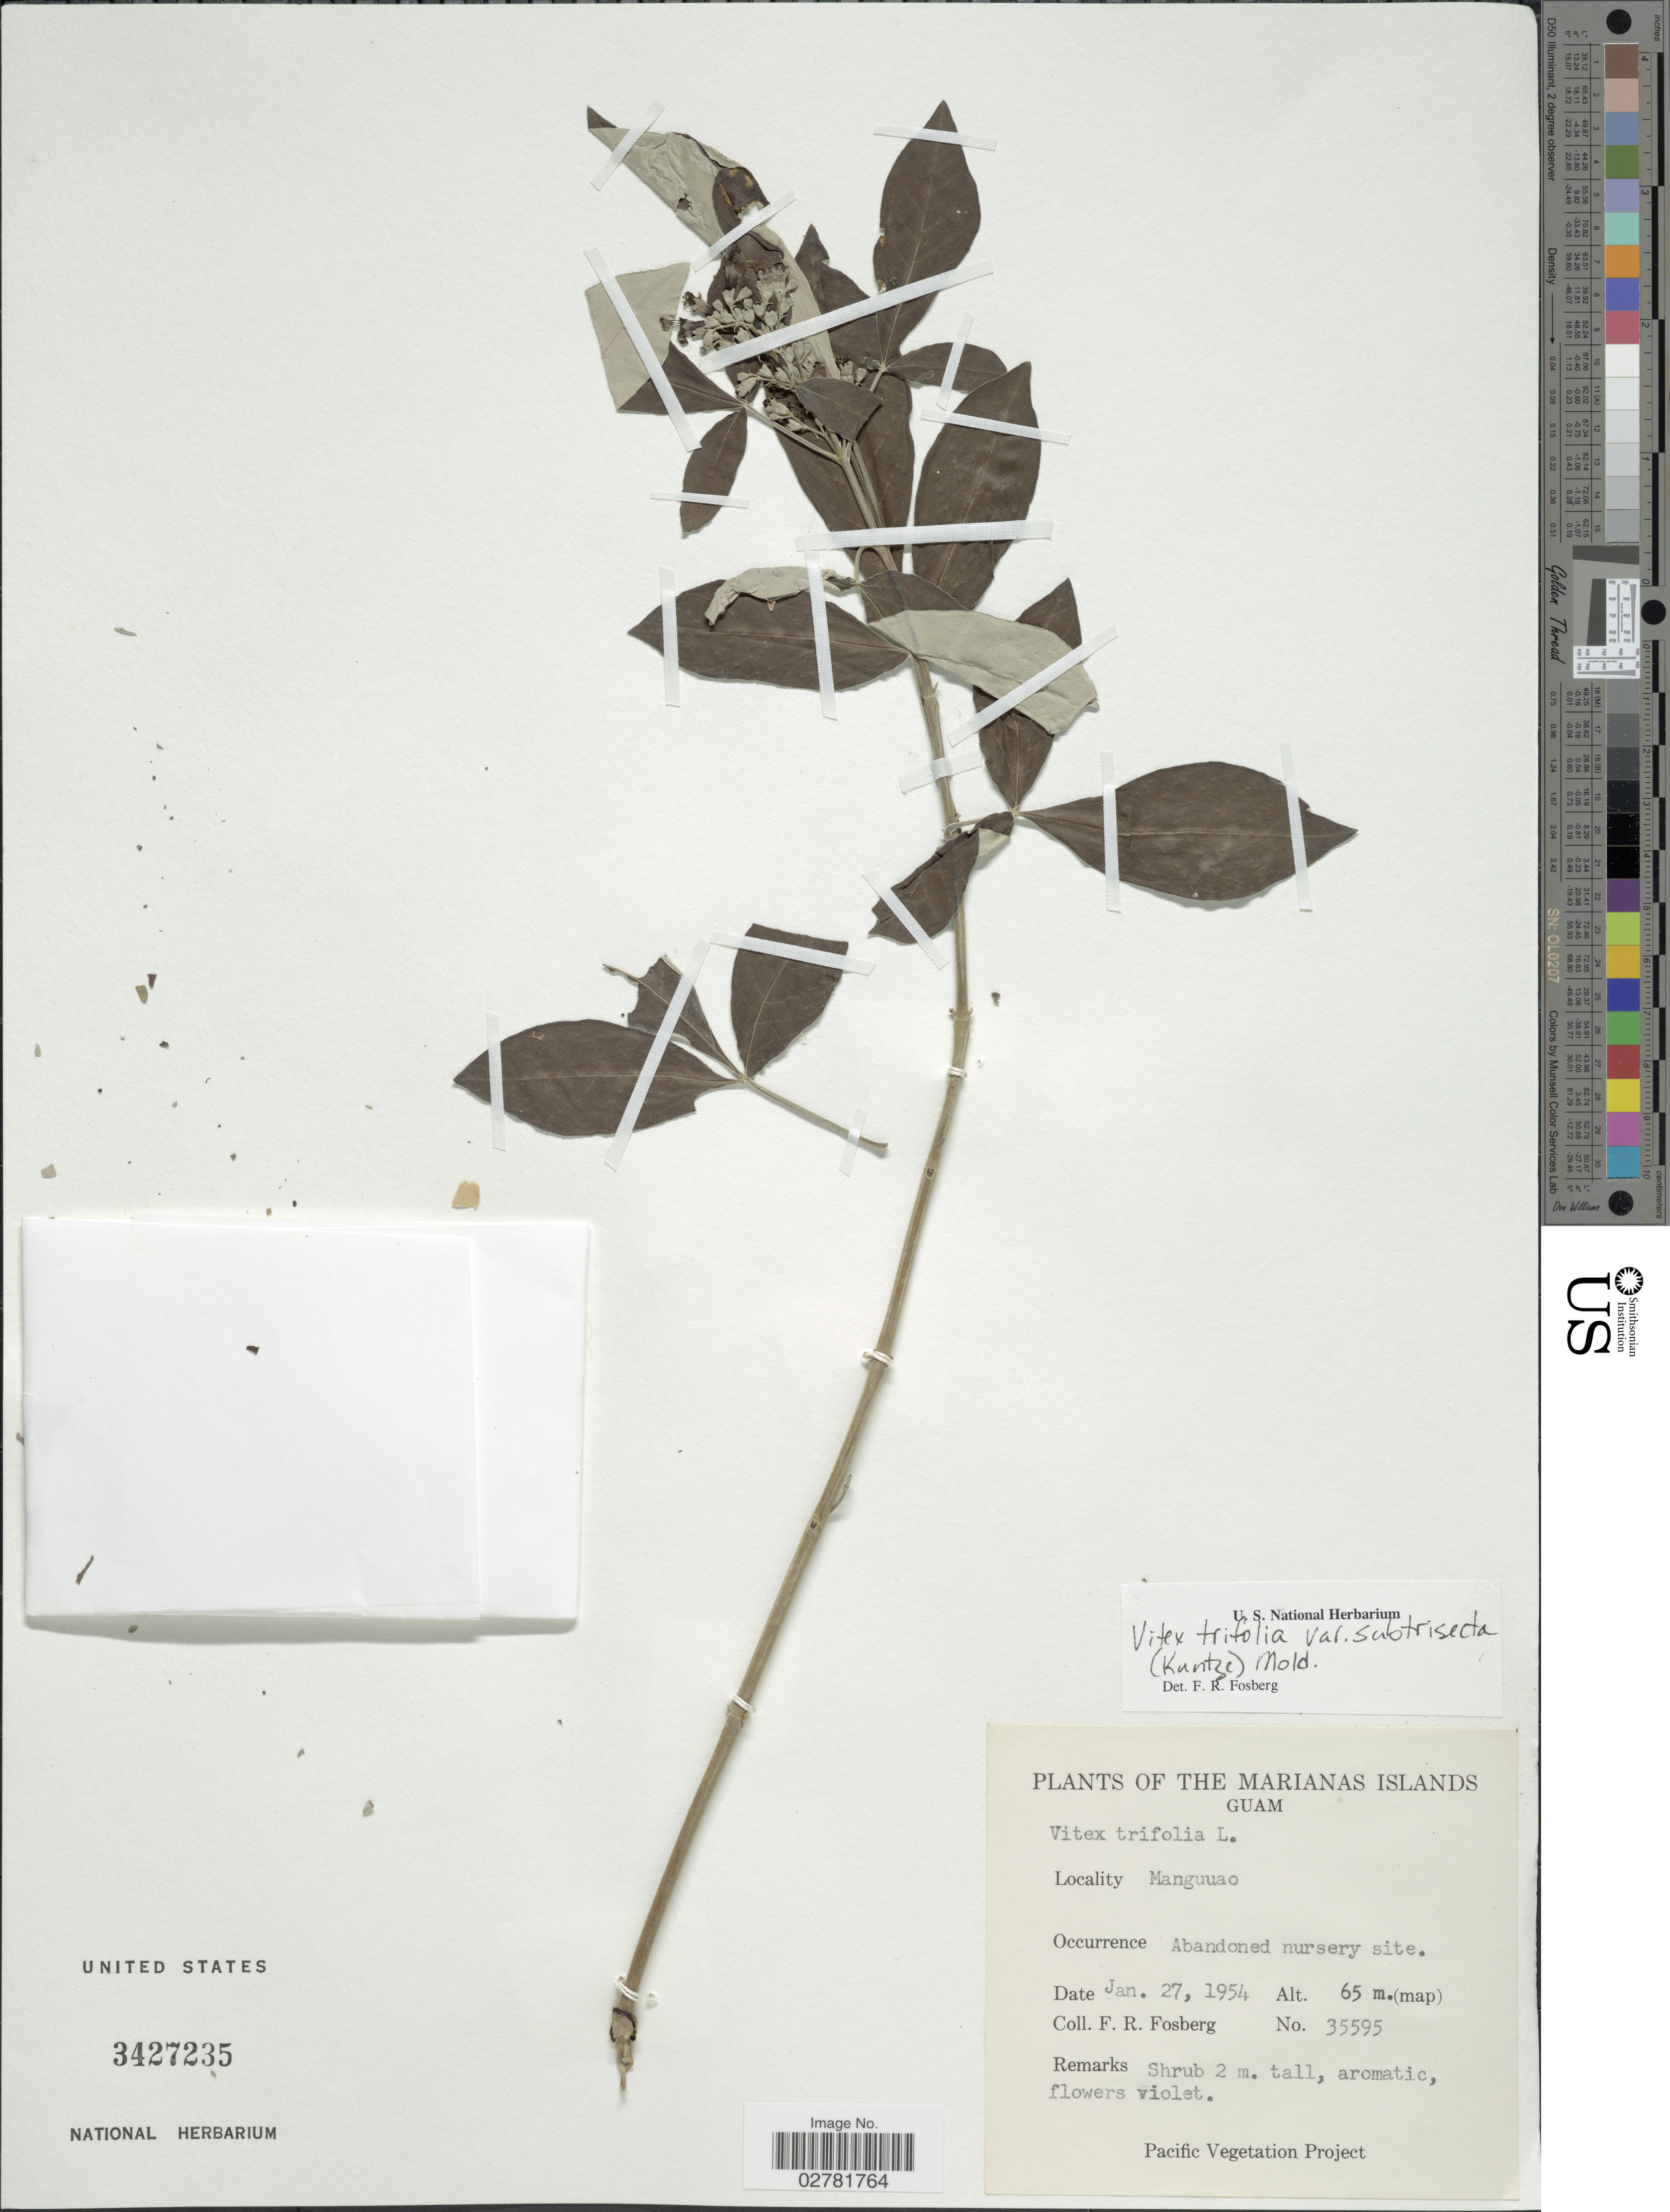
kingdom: Plantae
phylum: Tracheophyta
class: Magnoliopsida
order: Lamiales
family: Lamiaceae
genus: Vitex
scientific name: Vitex trifolia var. trifolia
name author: L.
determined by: Wagner, W. L., (BOT), Smithsonian Institution - National Museum of Natural History (UNITED STATES)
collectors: F. R. Fosberg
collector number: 35595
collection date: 1954-01-27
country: Guam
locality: The Marianas Islands. Manguuao.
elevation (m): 65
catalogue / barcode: US 3427235